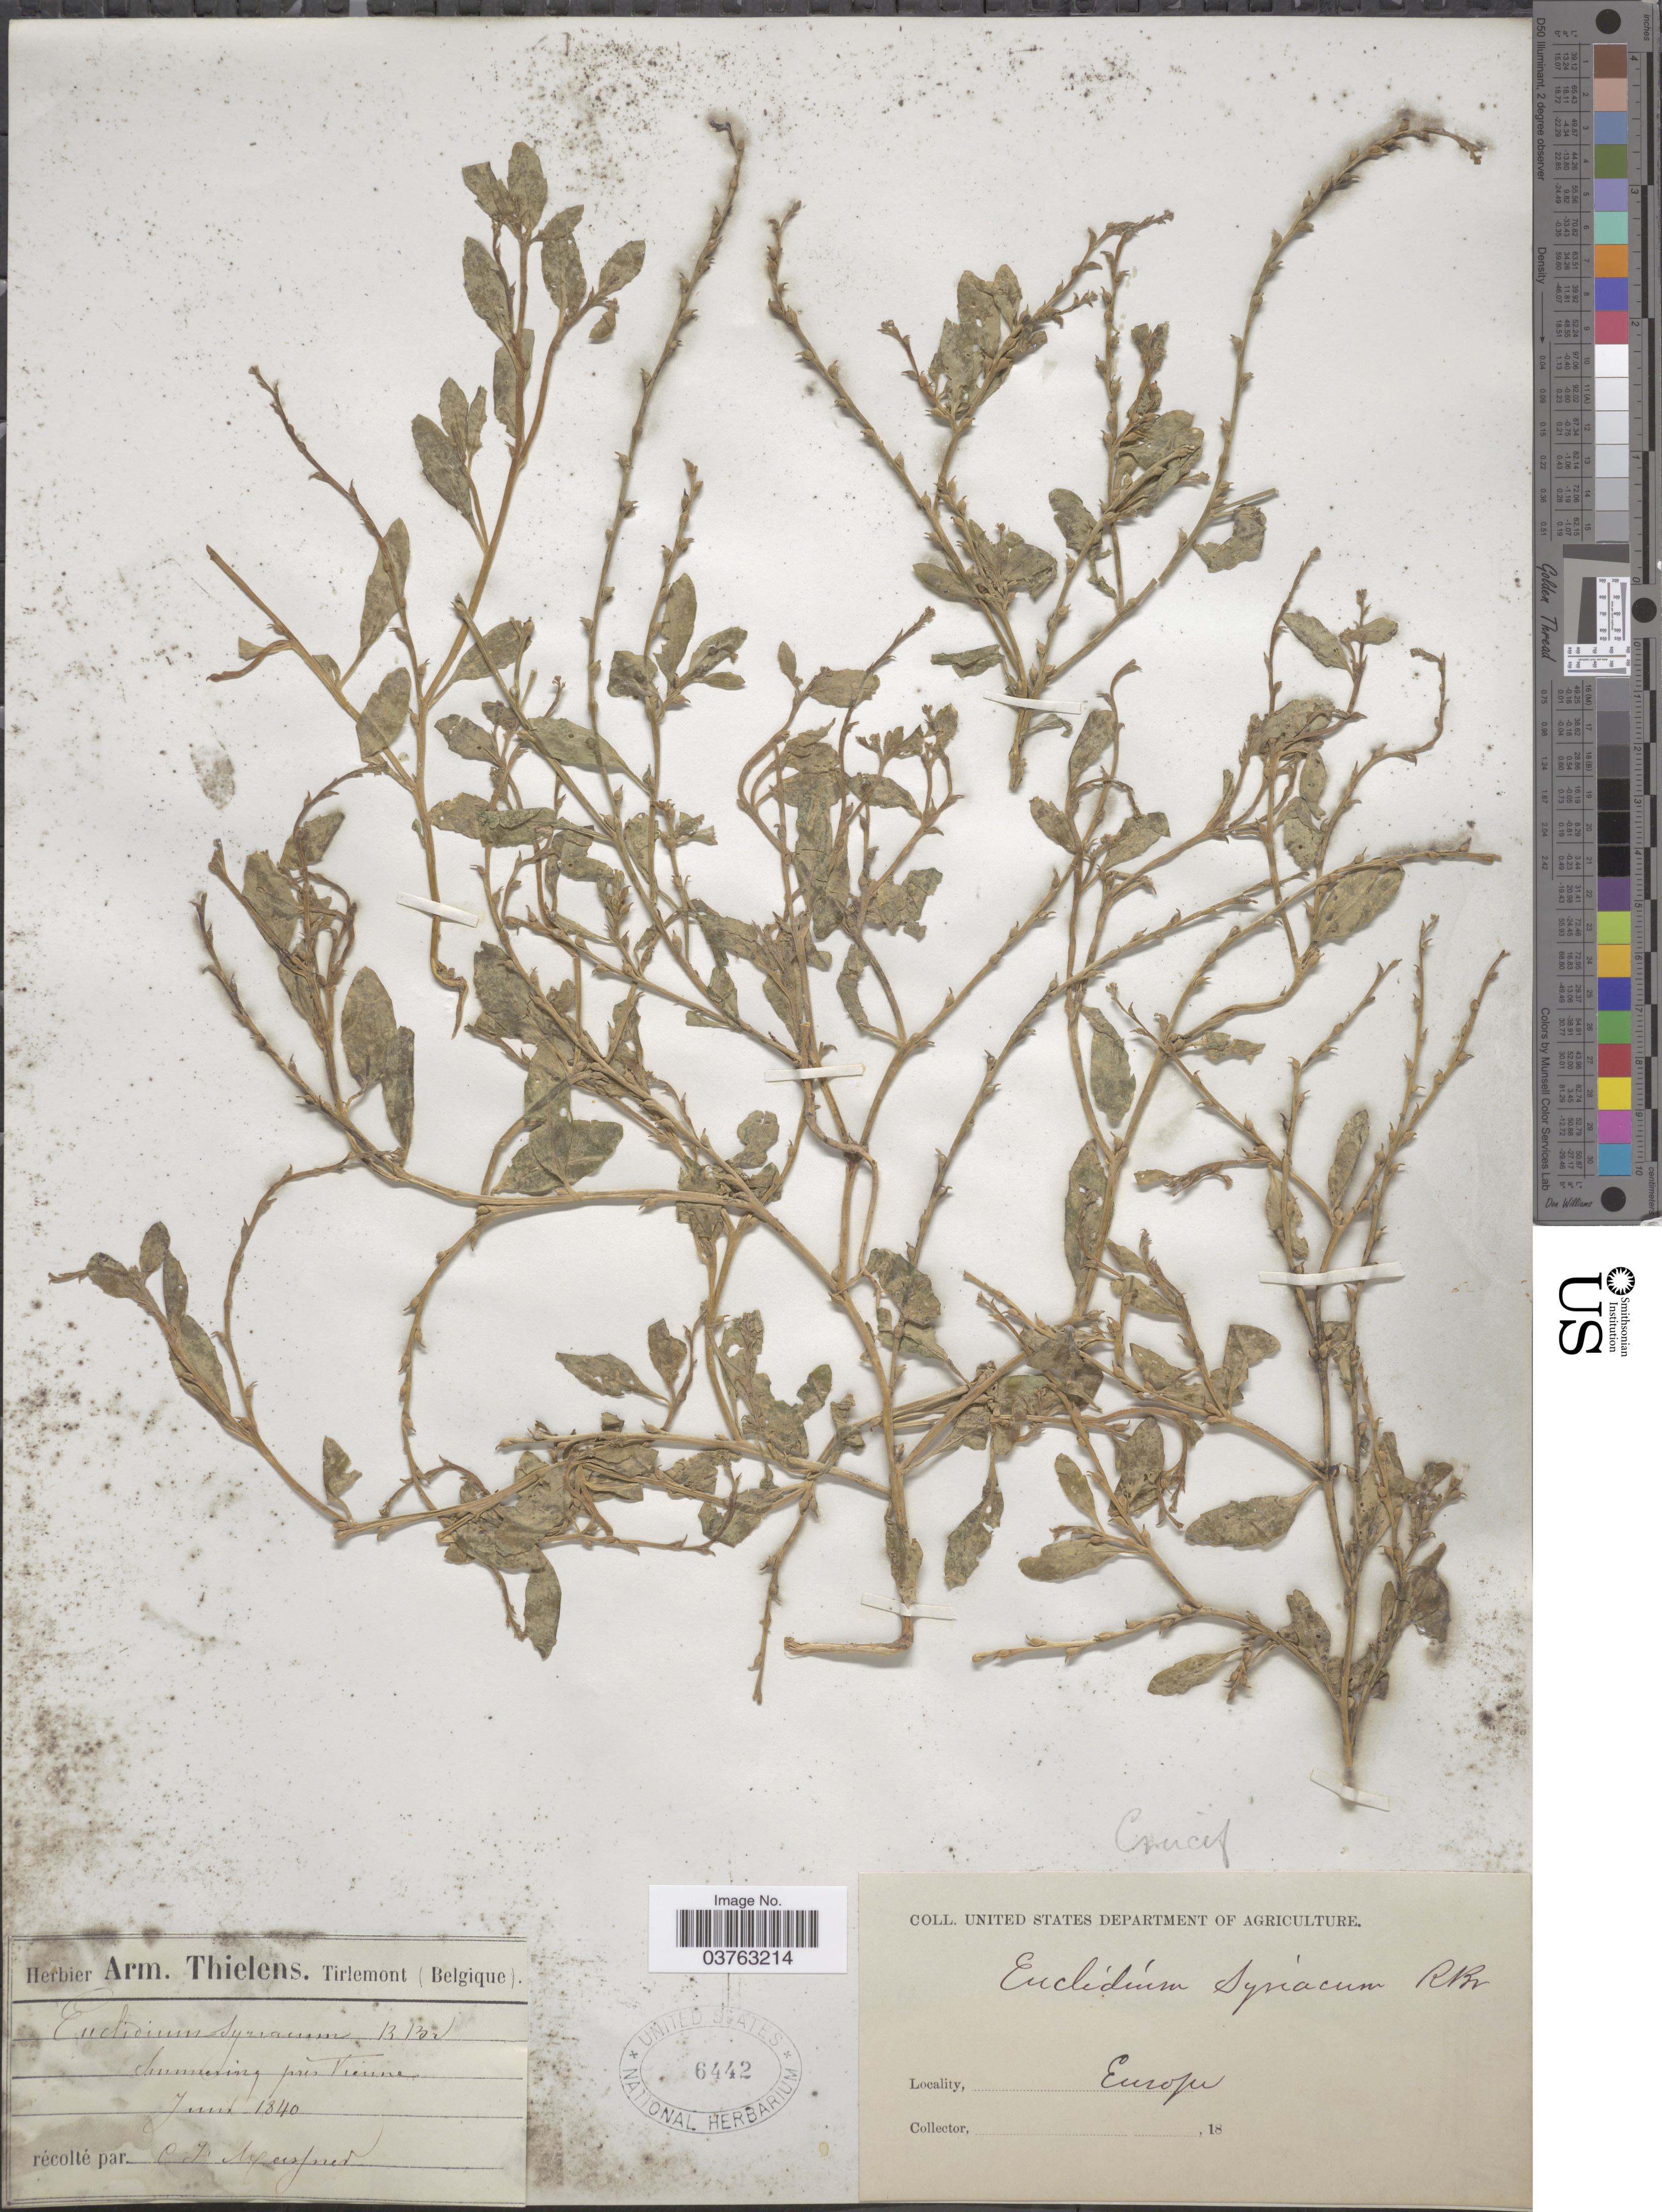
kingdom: Plantae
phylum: Tracheophyta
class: Magnoliopsida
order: Brassicales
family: Brassicaceae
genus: Euclidium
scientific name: Euclidium syriacum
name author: (L.) W.T. Aiton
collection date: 1840-06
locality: Simmering pres Vienna. [interpreted] Europe.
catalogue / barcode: US 6442